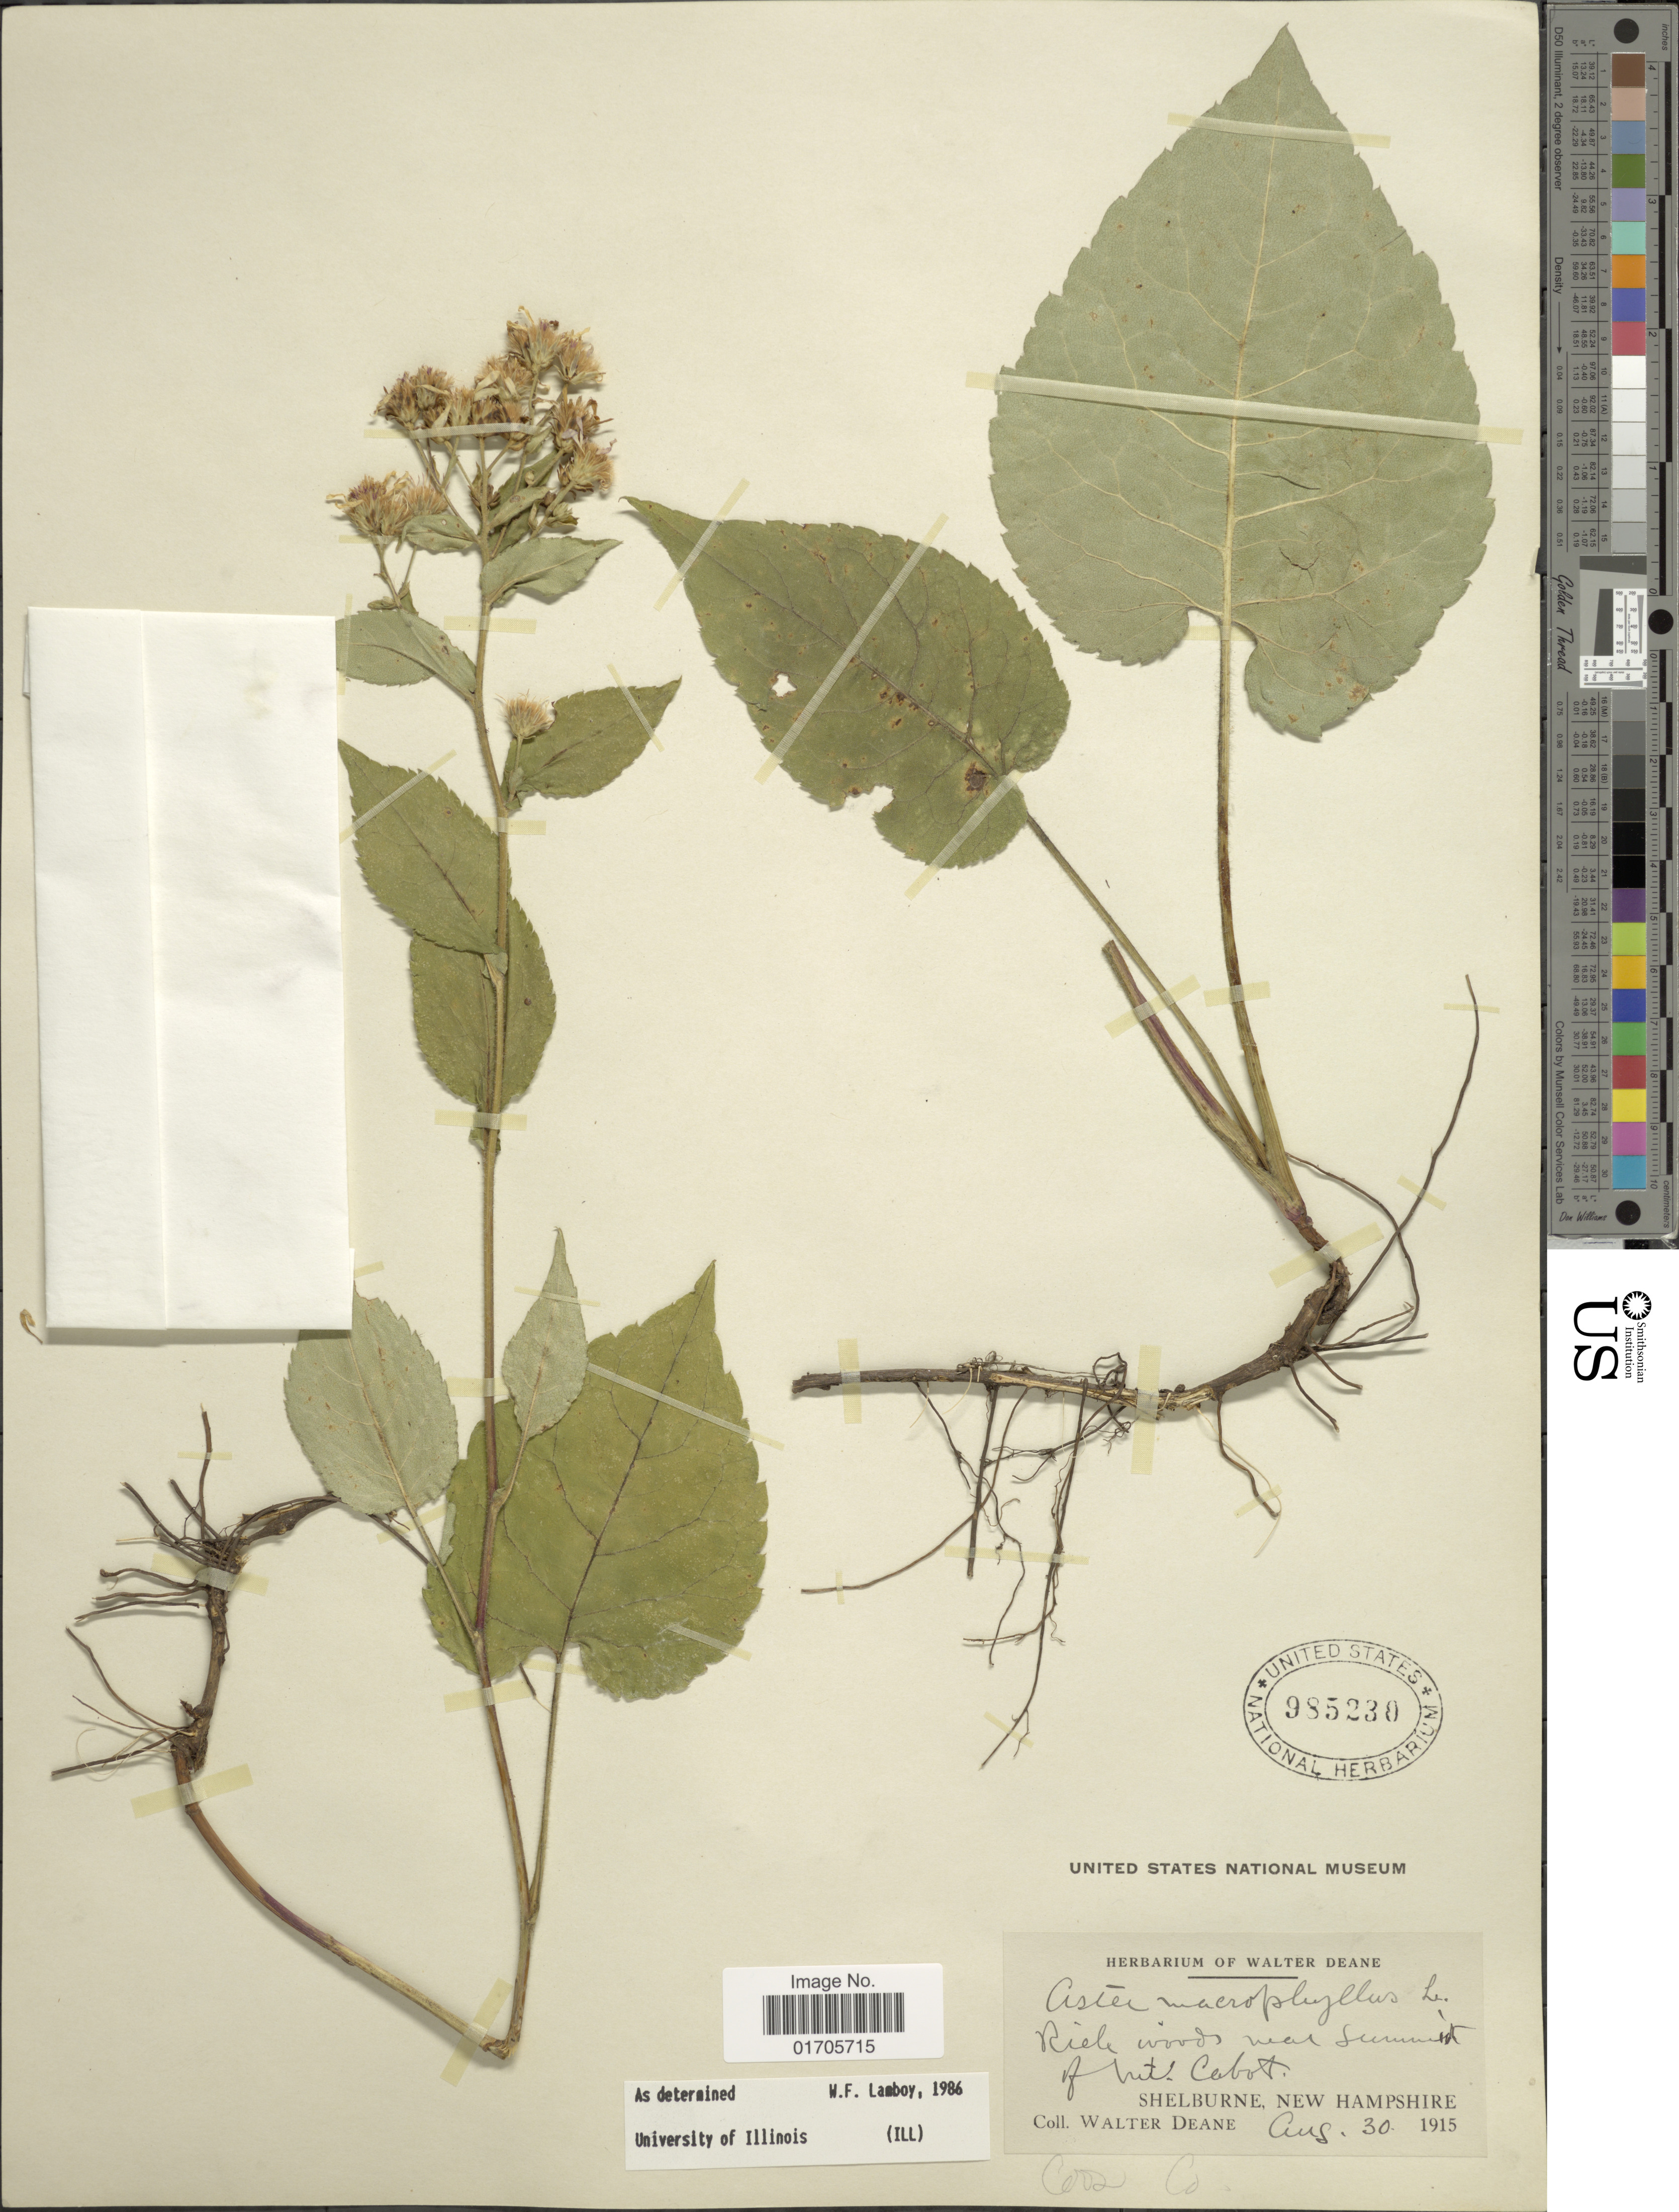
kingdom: Plantae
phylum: Tracheophyta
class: Magnoliopsida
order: Asterales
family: Asteraceae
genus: Eurybia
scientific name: Eurybia macrophylla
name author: (L.) Cass.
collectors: W. Deane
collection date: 1915-08-30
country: United States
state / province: New Hampshire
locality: Rich woods near Summit of Mt. Cabot. Shelburne, New Hampshire. Coos Co.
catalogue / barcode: US 985230